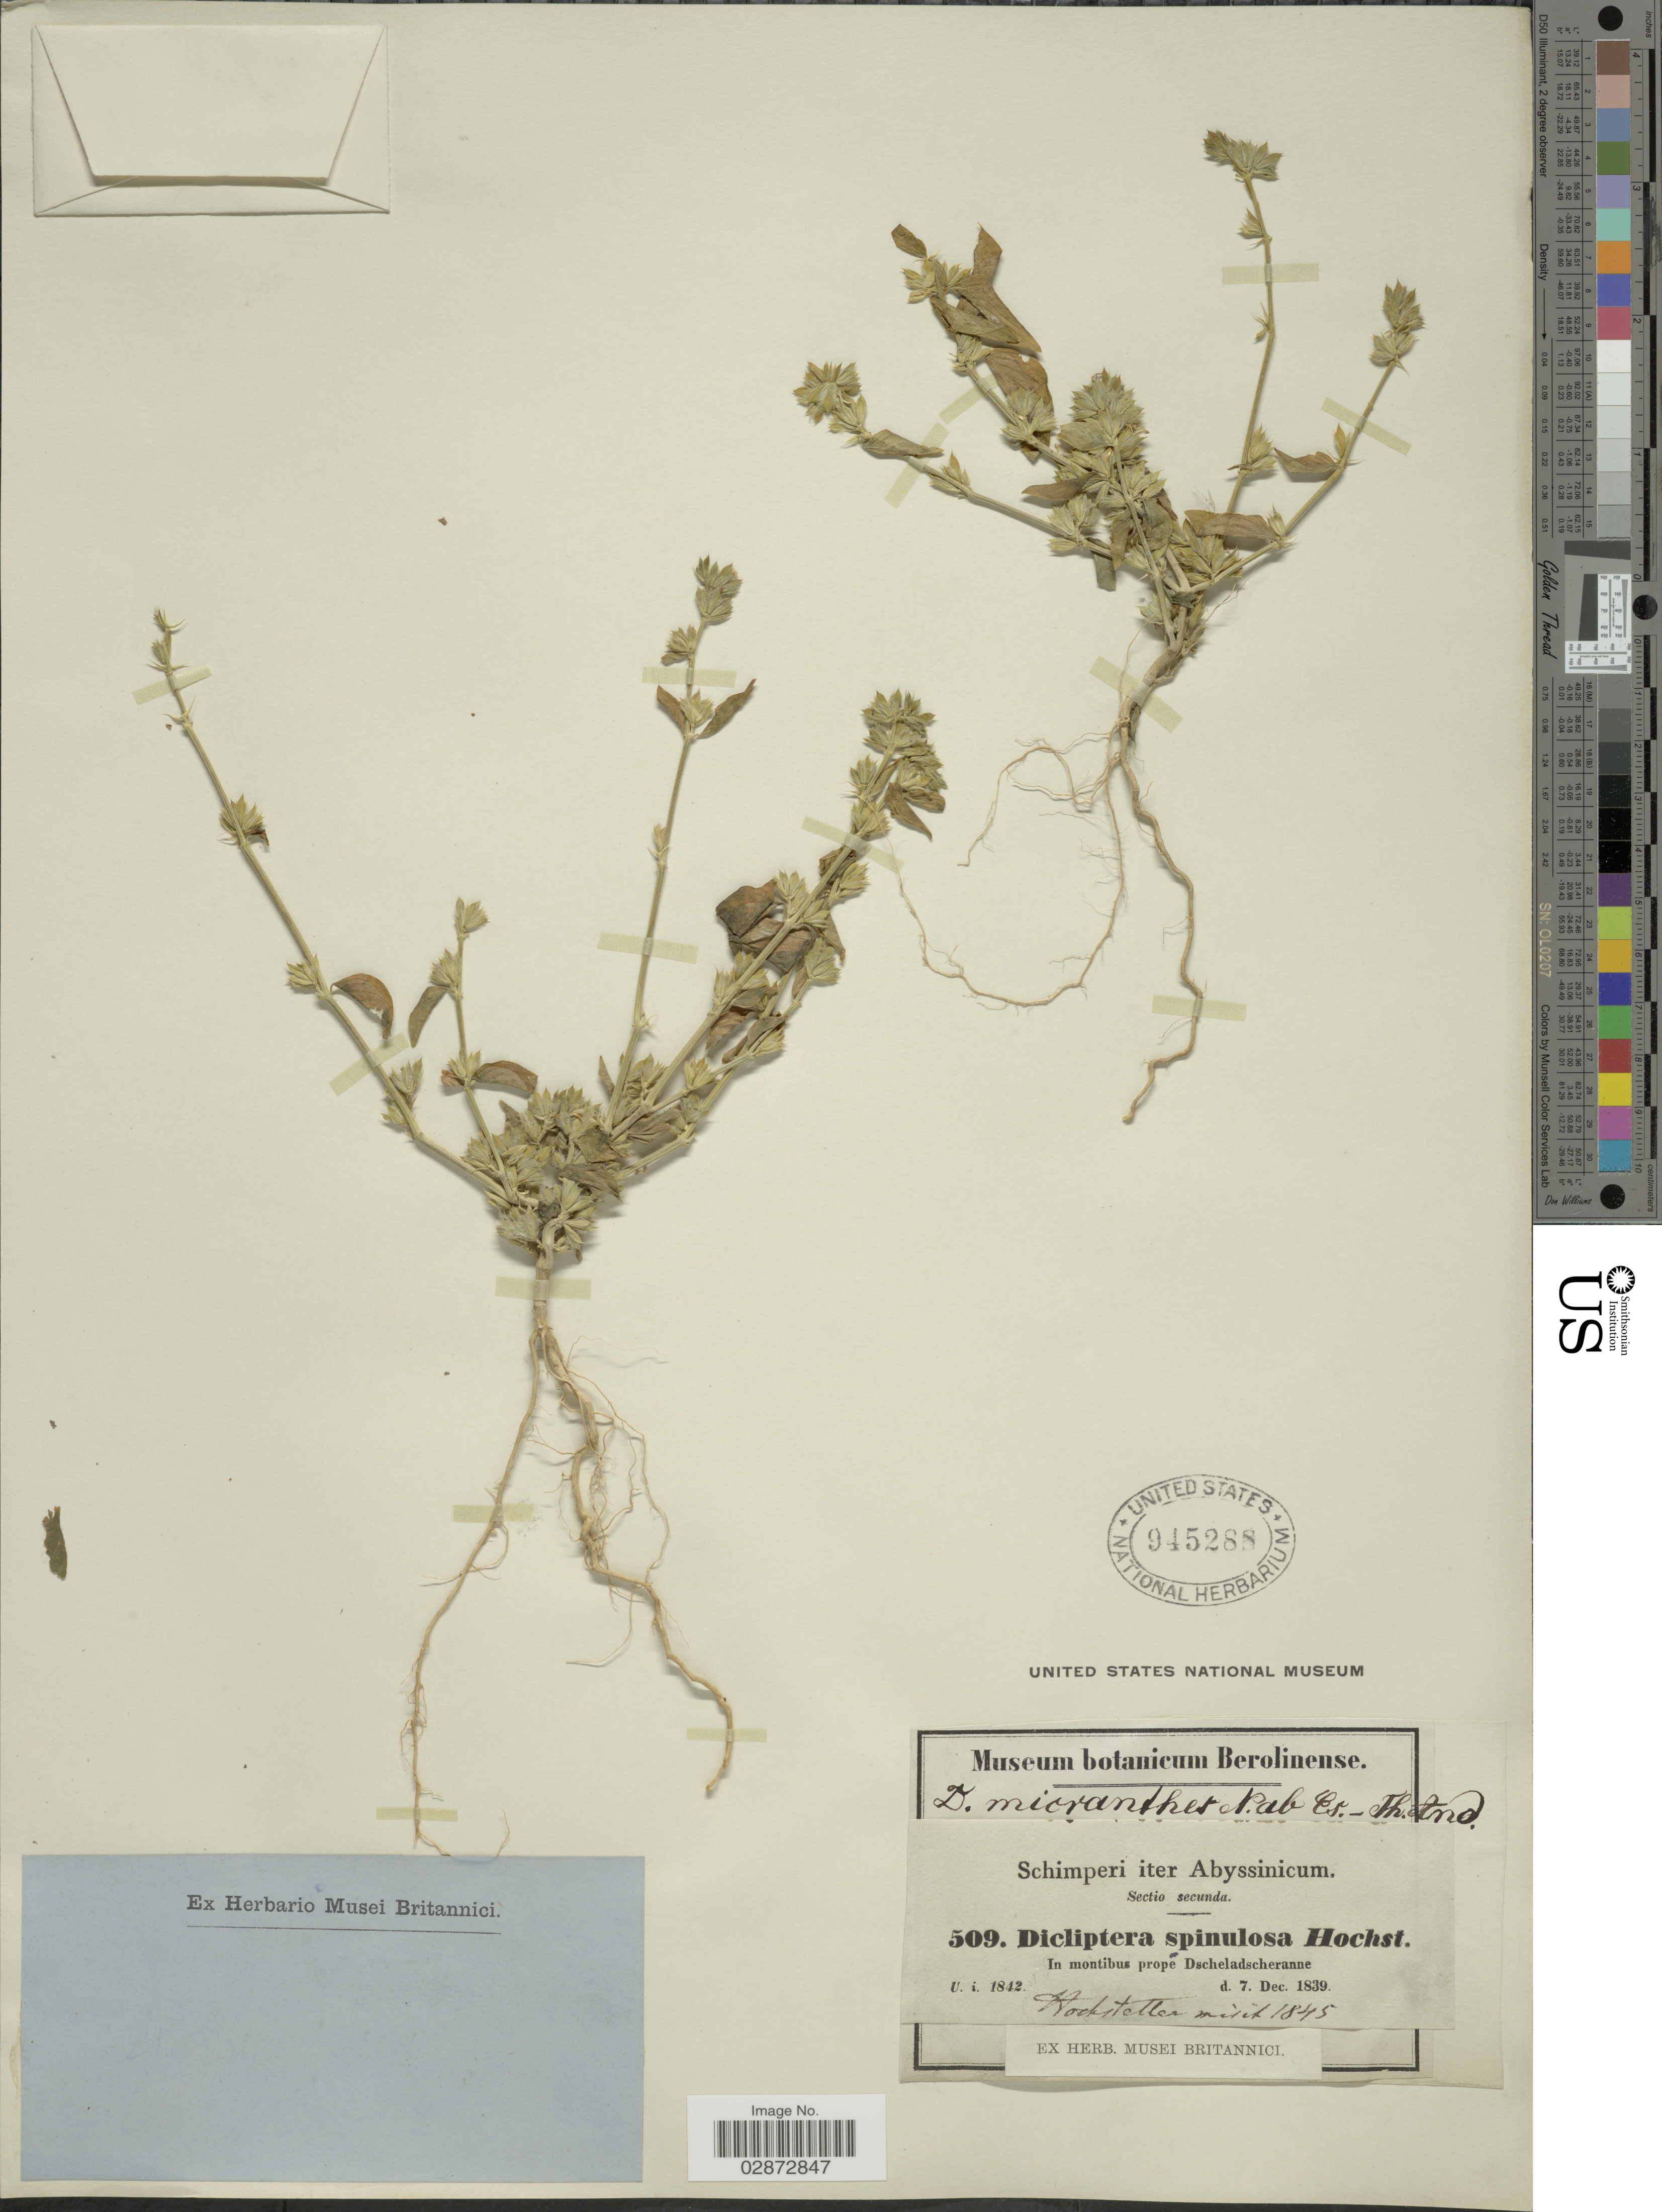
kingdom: Plantae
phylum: Tracheophyta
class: Magnoliopsida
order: Lamiales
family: Acanthaceae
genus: Dicliptera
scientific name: Dicliptera spinulosa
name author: Hochst. ex K. Balkwill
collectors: -. Schimper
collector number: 509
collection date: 1839-12-07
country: Eritrea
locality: Abyssinicum, In montis prope Dscheladscheranne.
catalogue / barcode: US 945288